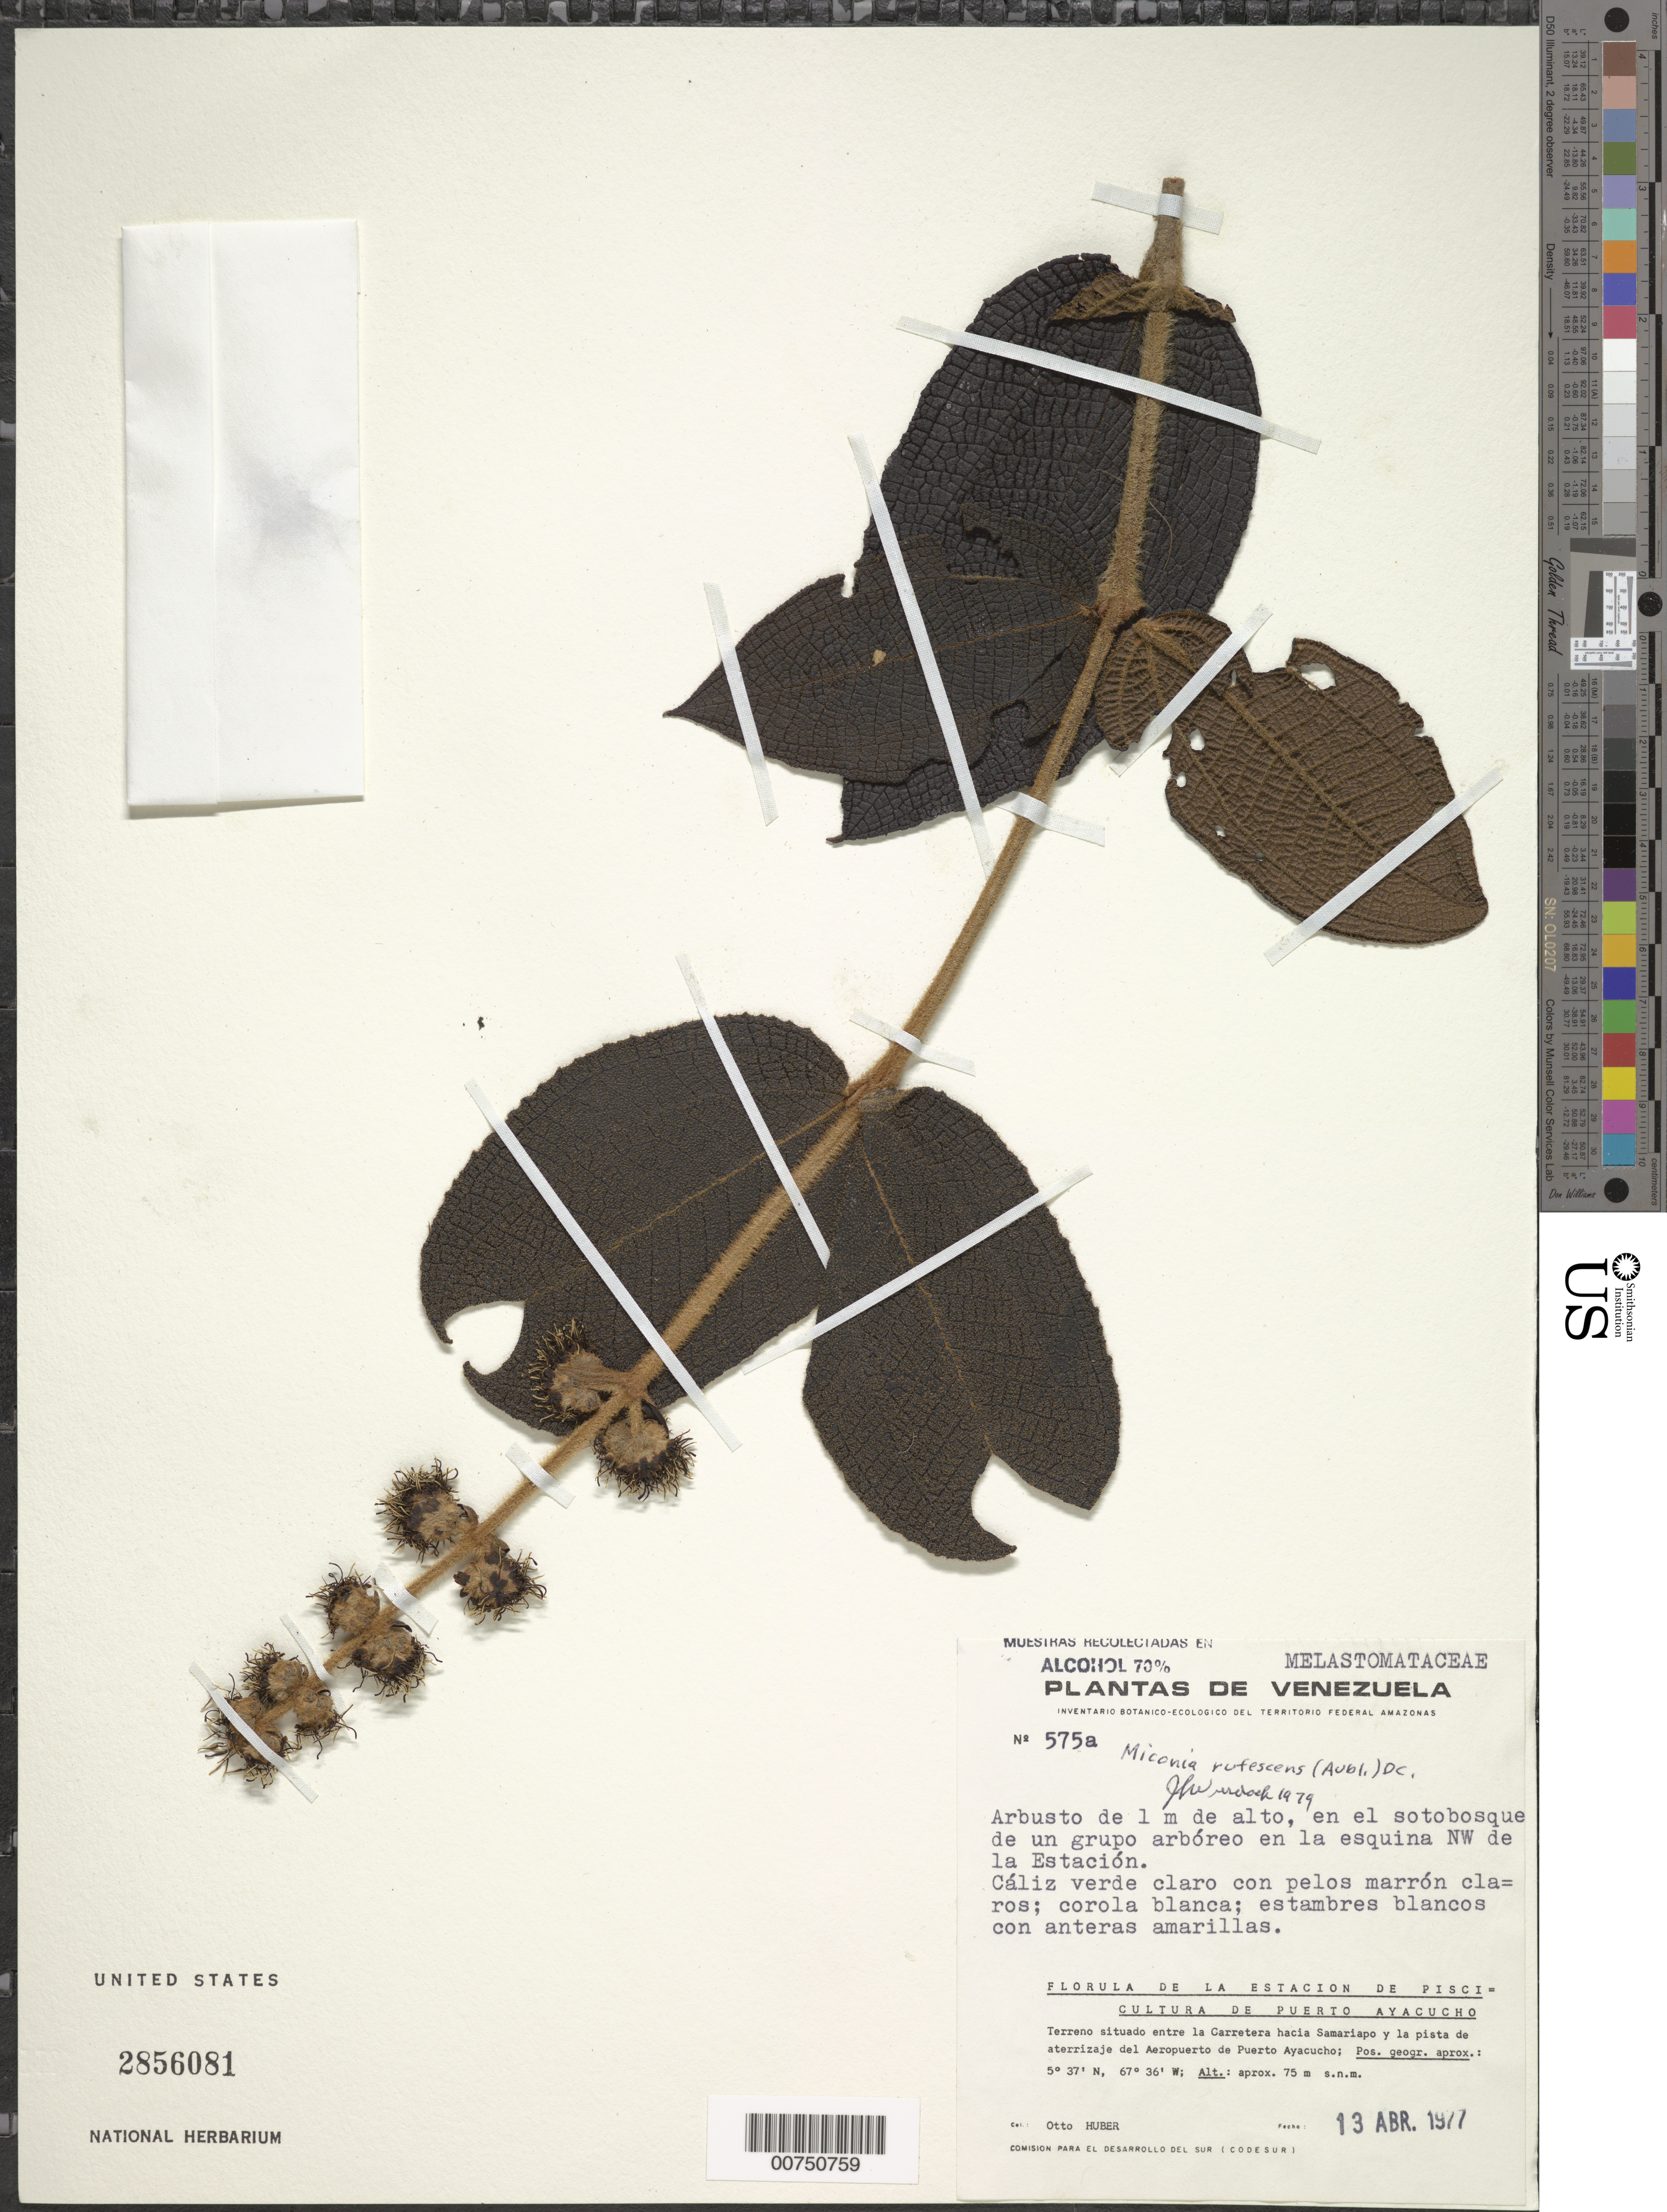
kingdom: Plantae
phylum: Tracheophyta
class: Magnoliopsida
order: Myrtales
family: Melastomataceae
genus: Miconia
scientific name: Miconia rufescens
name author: (Aubl.) DC.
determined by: Wurdack, John J., (US), US (UNITED STATES)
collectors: O. Huber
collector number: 575 a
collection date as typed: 13-Apr-77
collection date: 1977-04-13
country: Venezuela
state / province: Amazonas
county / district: Atures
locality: Puerto Ayacucho, carretera hacia Samariapo y la pista de aterrizaje del Aeropuerto de Puerto Ayacucho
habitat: Sotobosque de un grupo arboreo en la esquina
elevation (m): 75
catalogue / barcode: US 2856081